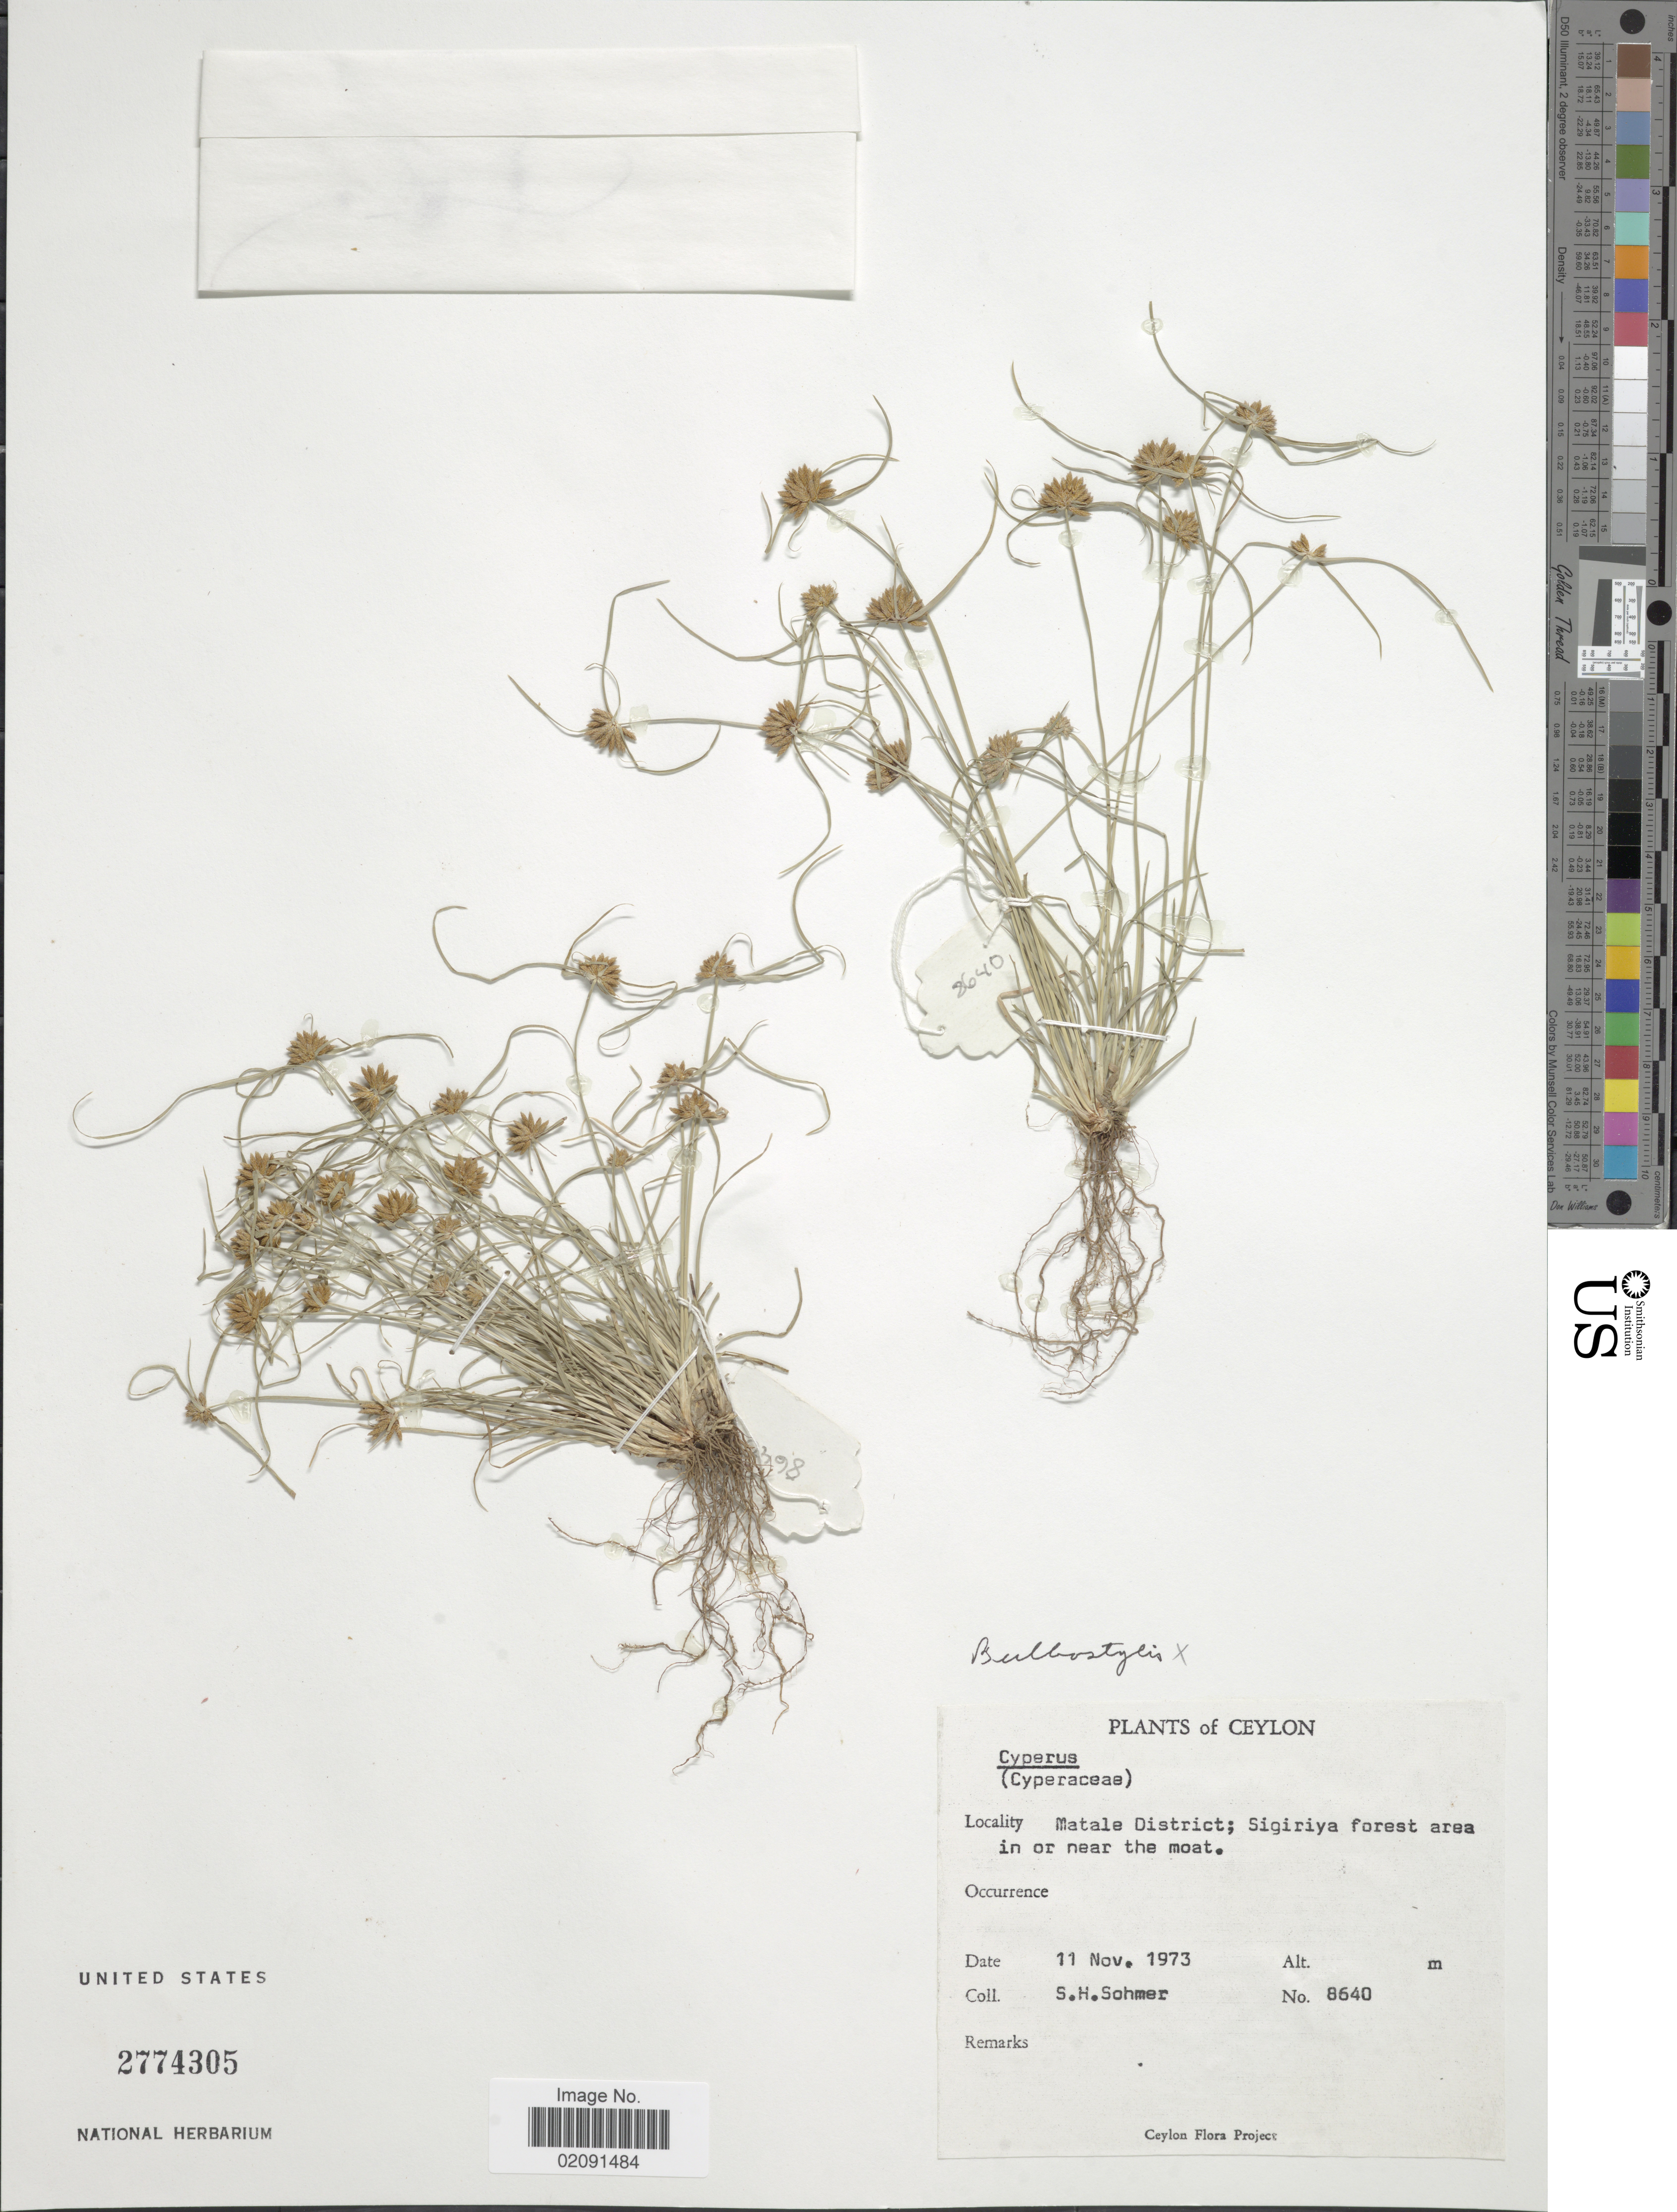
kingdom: Plantae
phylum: Tracheophyta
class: Liliopsida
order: Poales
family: Cyperaceae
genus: Fimbristylis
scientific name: Fimbristylis argentea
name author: (Rottb.) Vahl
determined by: Strong, Mark T., (BOT), Smithsonian Institution - National Museum of Natural History (UNITED STATES)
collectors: S. H. Sohmer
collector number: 8640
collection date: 1973-11-11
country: Sri Lanka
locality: Ceylon, Matale District; Sigiriya forest area in or near the moat.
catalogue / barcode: US 2774305